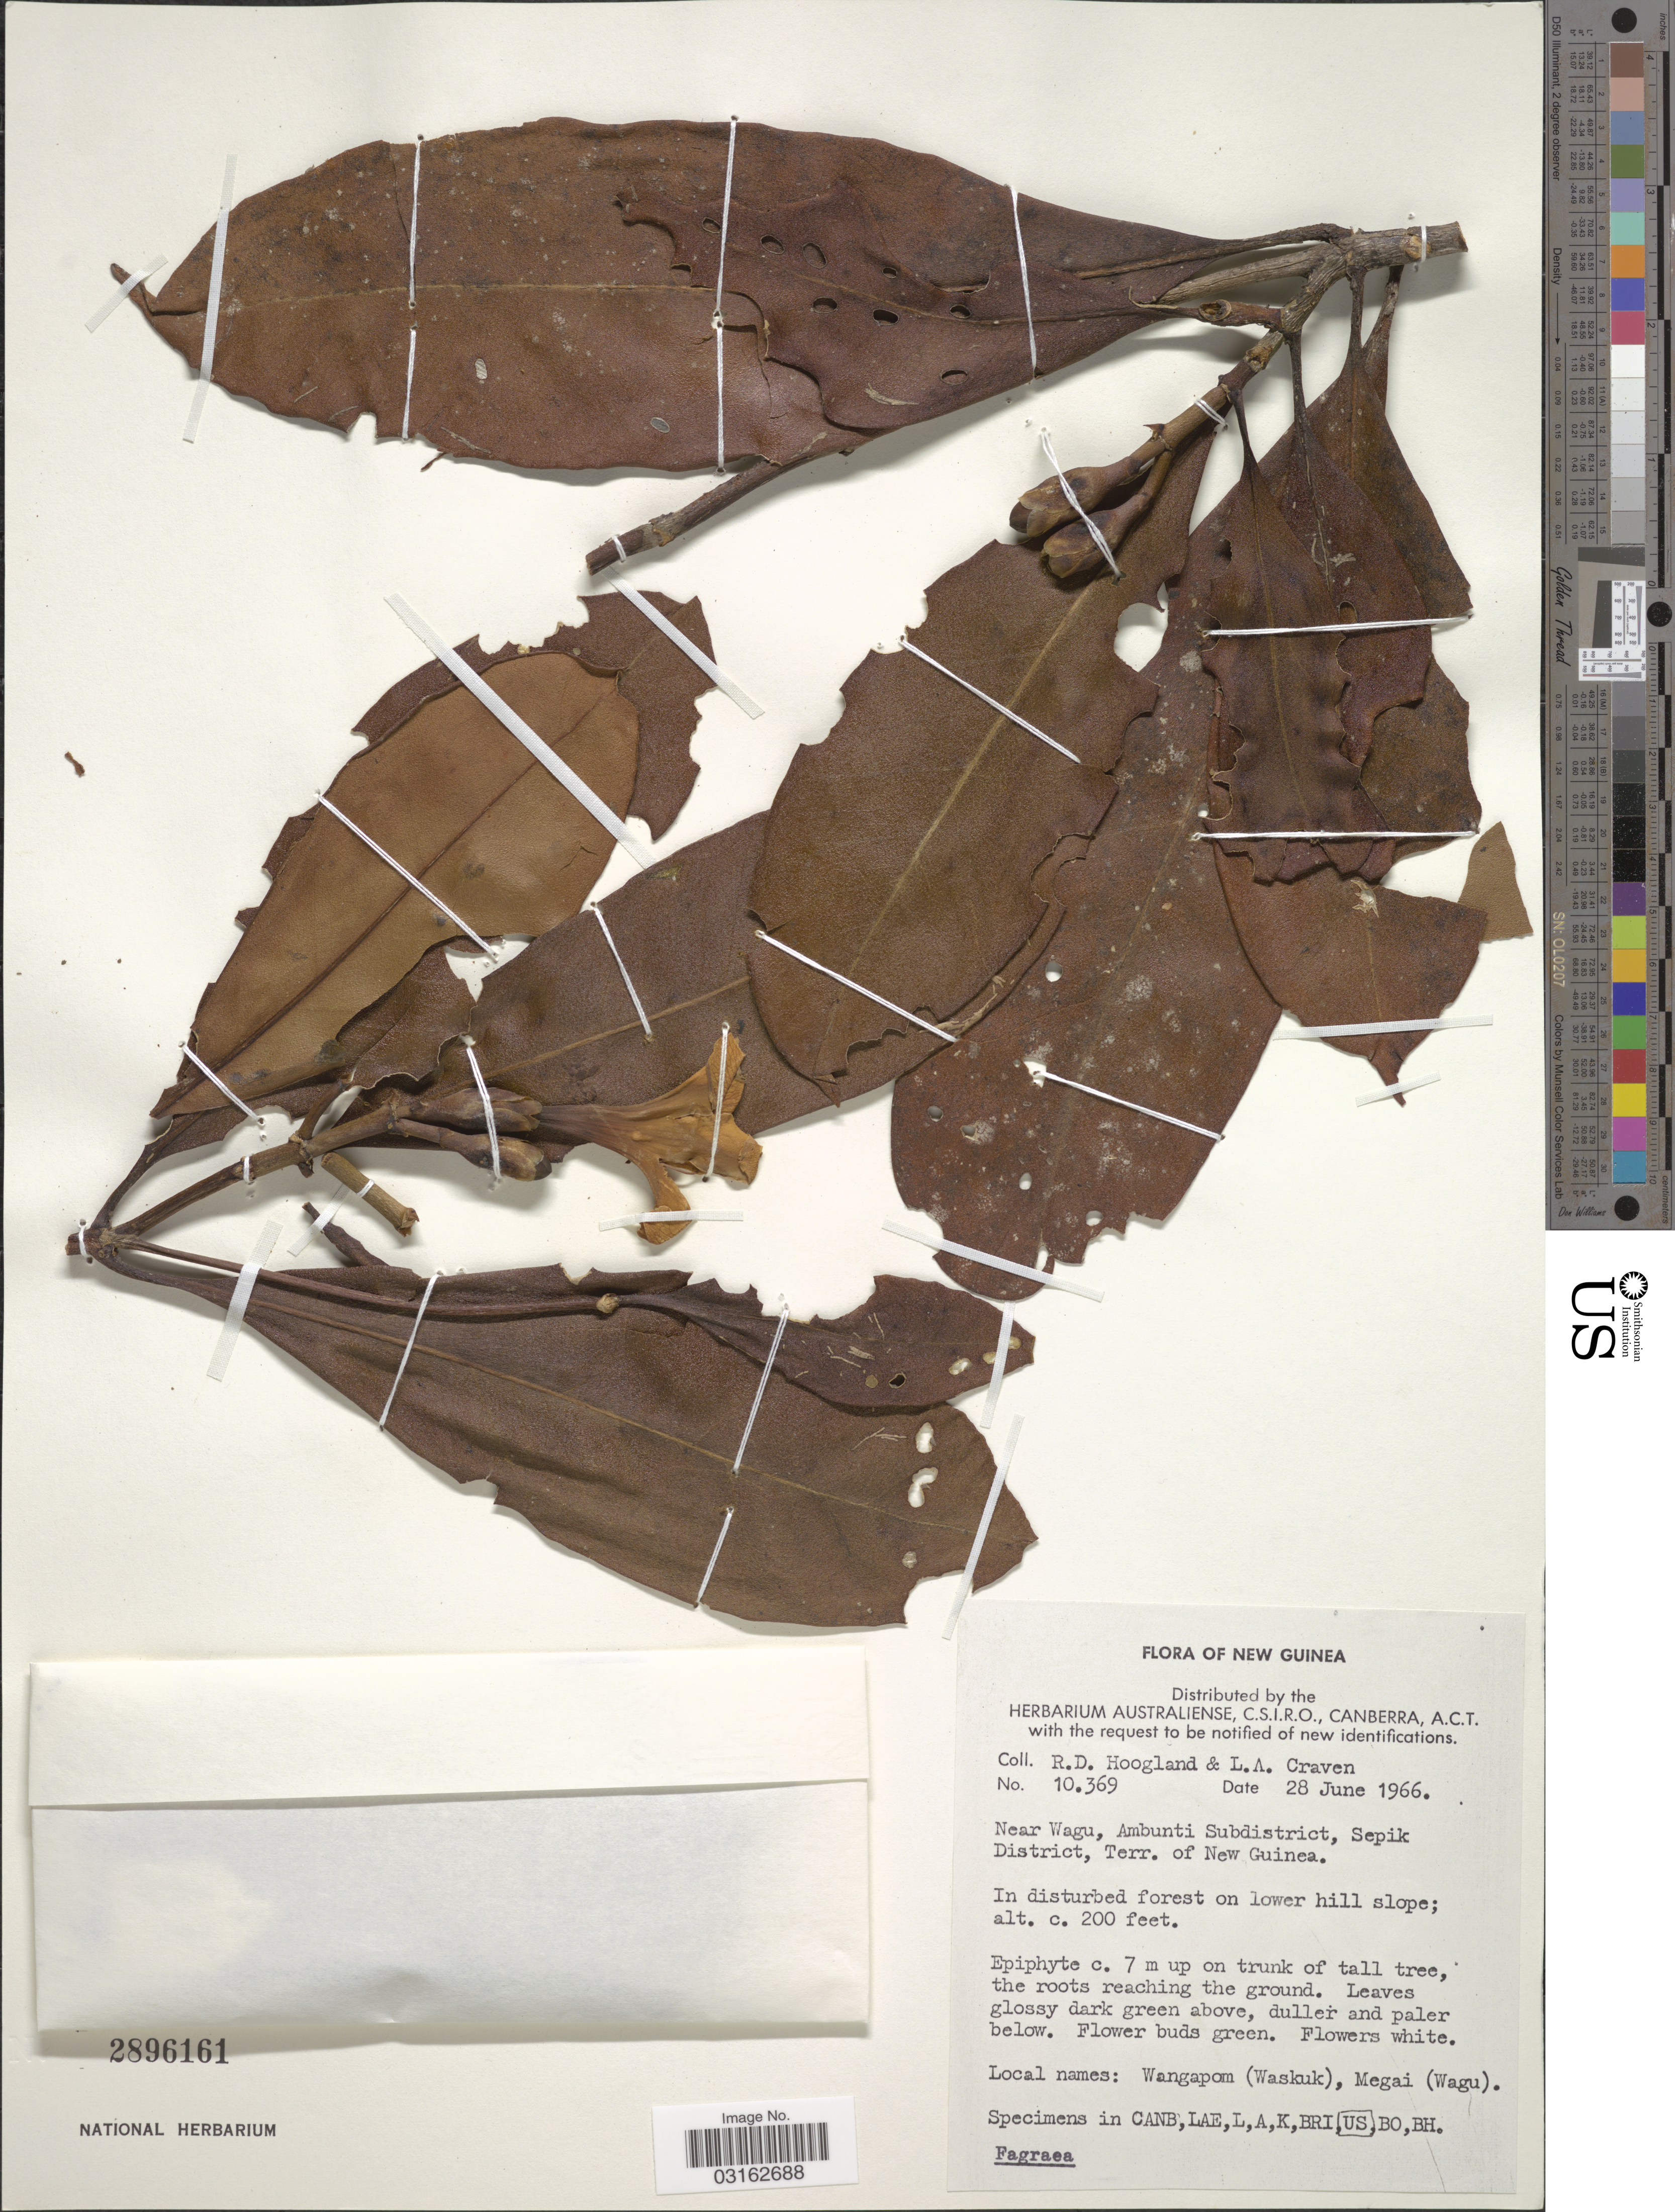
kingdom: Plantae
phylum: Tracheophyta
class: Magnoliopsida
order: Gentianales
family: Gentianaceae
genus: Fagraea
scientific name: Fagraea sp.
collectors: R. D. Hoogland & L. A. Craven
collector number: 10369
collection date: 1966-06-28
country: Papua New Guinea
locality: New Guinea, Near Wagu, Ambunti Subdistrict, Sepik District, Terr. of New Guinea.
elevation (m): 61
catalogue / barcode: US 2896161